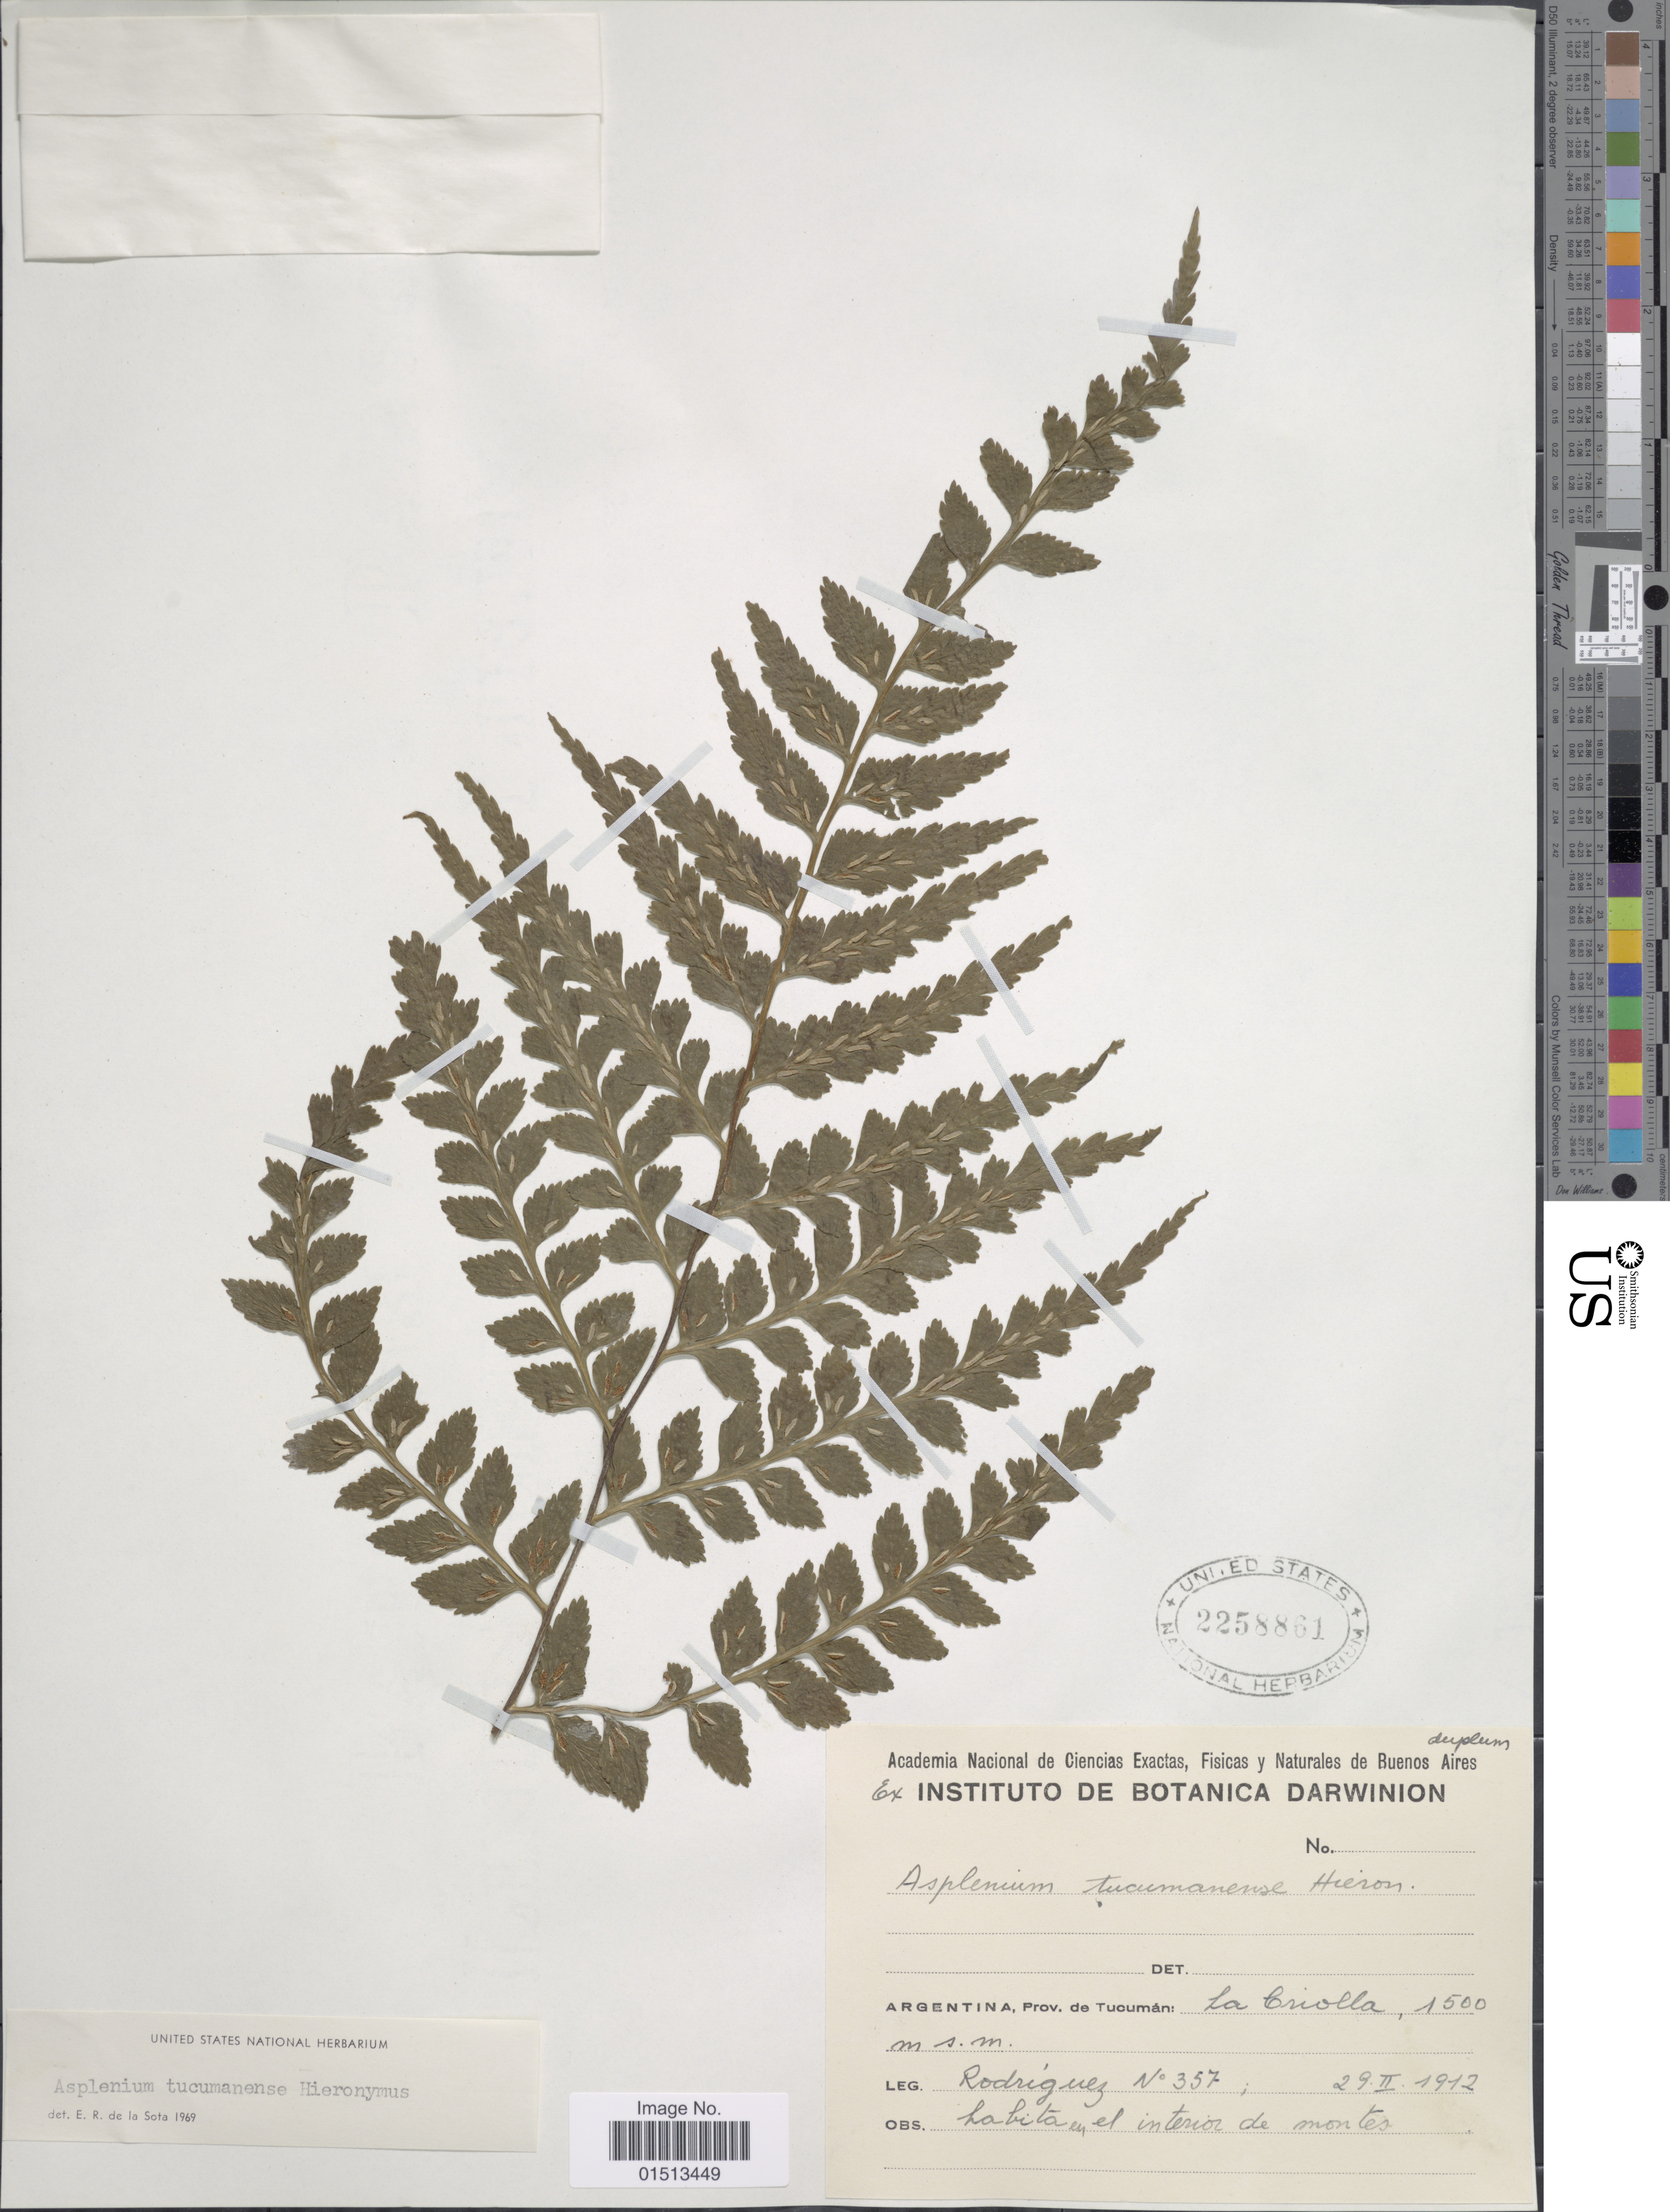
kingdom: Plantae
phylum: Tracheophyta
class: Polypodiopsida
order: Polypodiales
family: Aspleniaceae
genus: Asplenium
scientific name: Asplenium tucumanense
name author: Hieron.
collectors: Rodriguez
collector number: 357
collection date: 1912-02-29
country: Argentina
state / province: Tucuman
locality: La Criolla.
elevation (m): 1500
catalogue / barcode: US 2258861